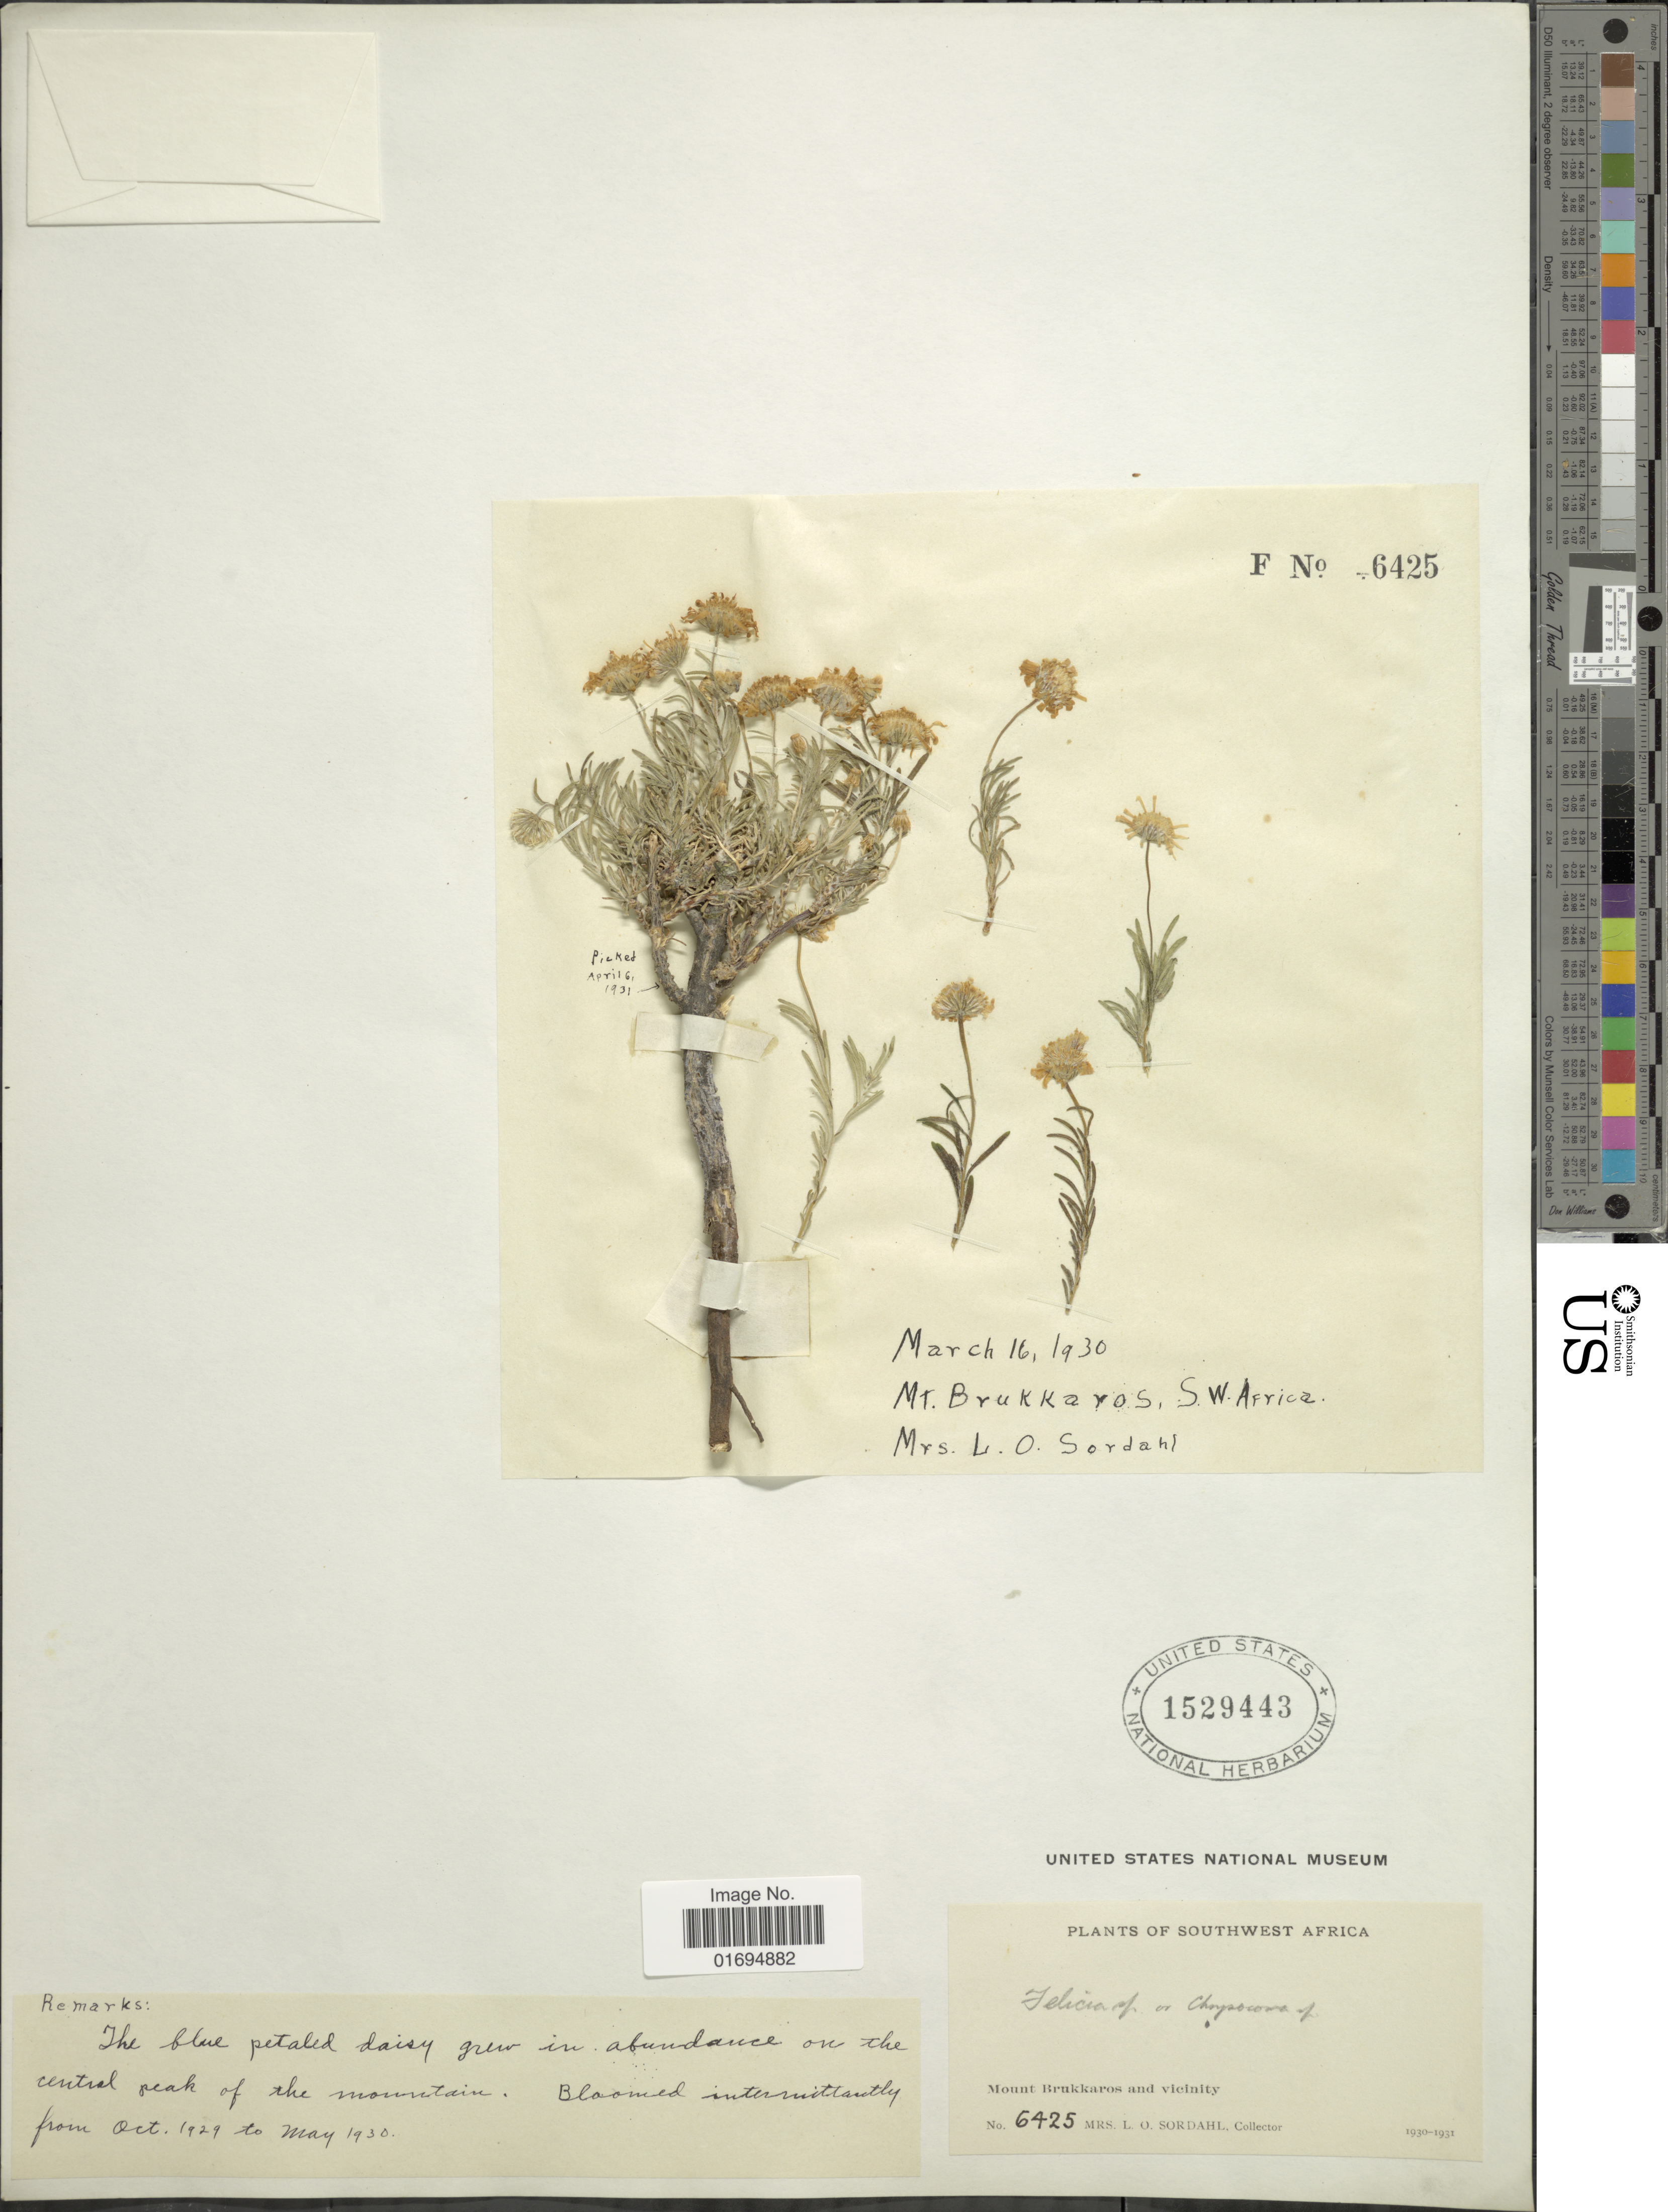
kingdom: Plantae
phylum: Tracheophyta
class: Magnoliopsida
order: Asterales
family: Asteraceae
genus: Felicia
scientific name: Felicia sp.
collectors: L. Sordahl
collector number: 5425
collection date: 1930/1931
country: Namibia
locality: Southwest Africa, Mount Brukkaros and vicinity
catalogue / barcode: US 1529443